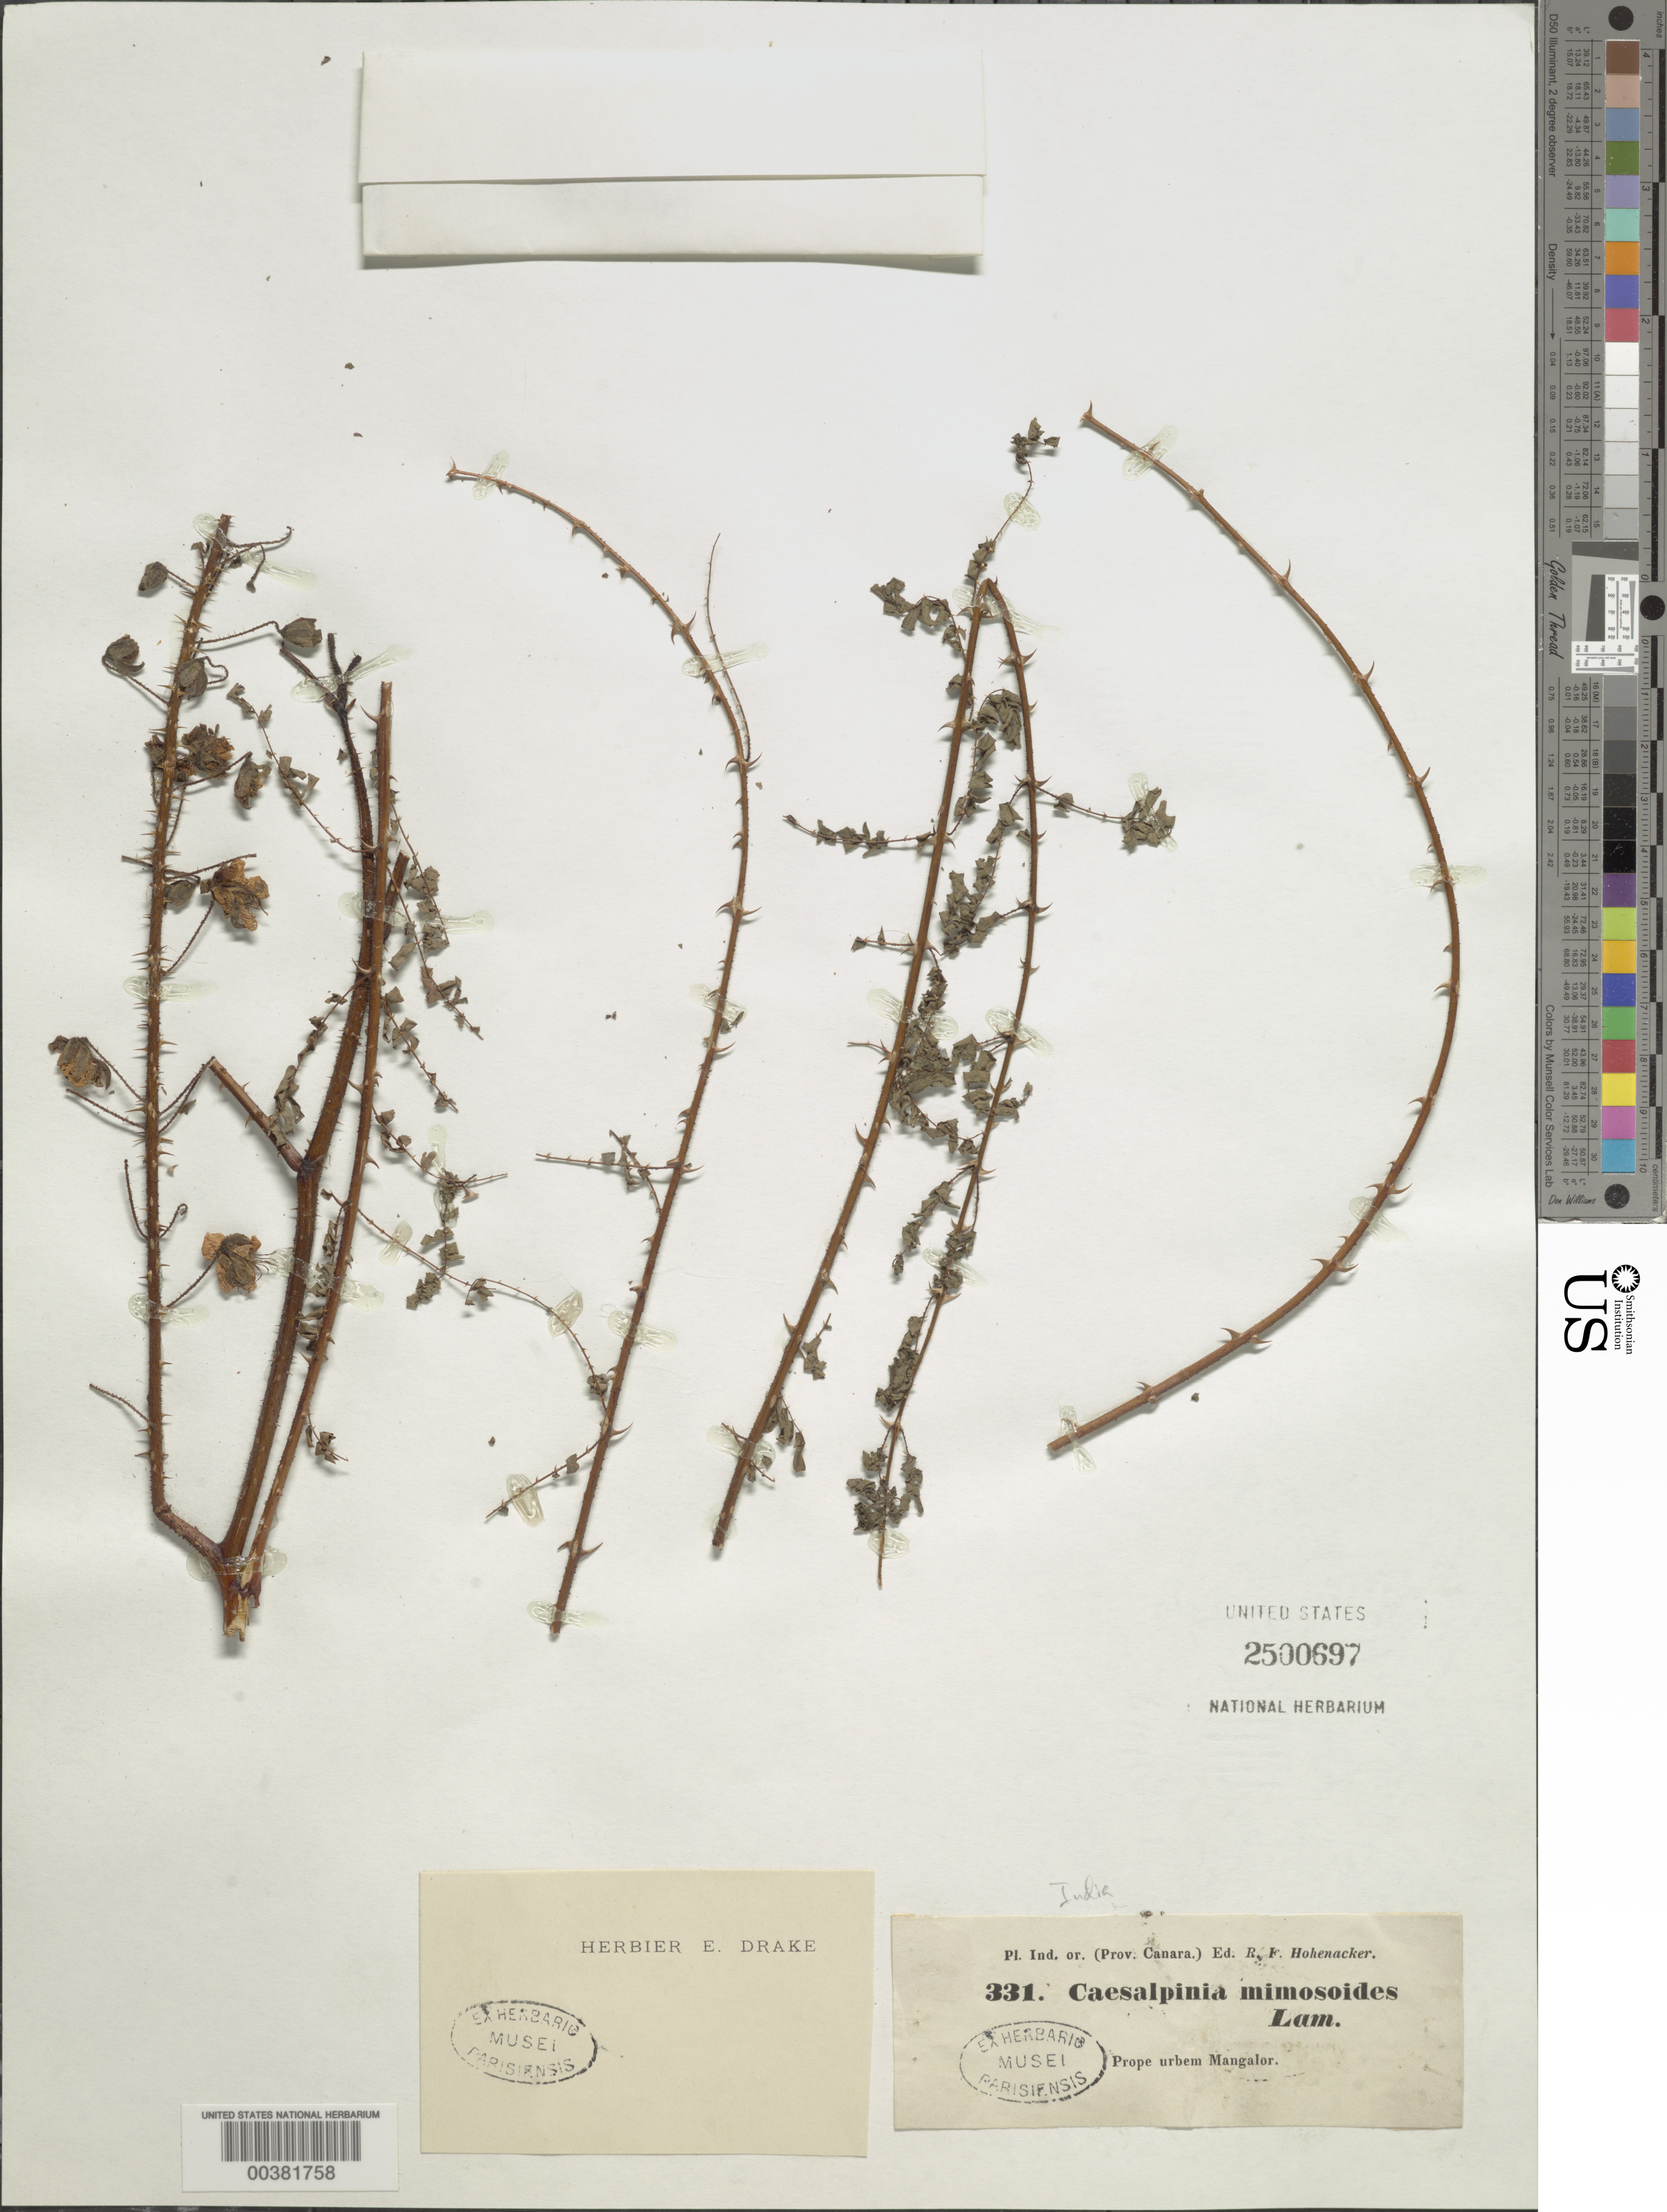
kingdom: Plantae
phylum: Tracheophyta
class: Magnoliopsida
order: Fabales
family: Fabaceae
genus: Hultholia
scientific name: Hultholia mimosoides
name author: (Lam.) Gagnon & G.P. Lewis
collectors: R. F. Hohenacker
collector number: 331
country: India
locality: Prope urbem mangalore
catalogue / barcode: US 2500697